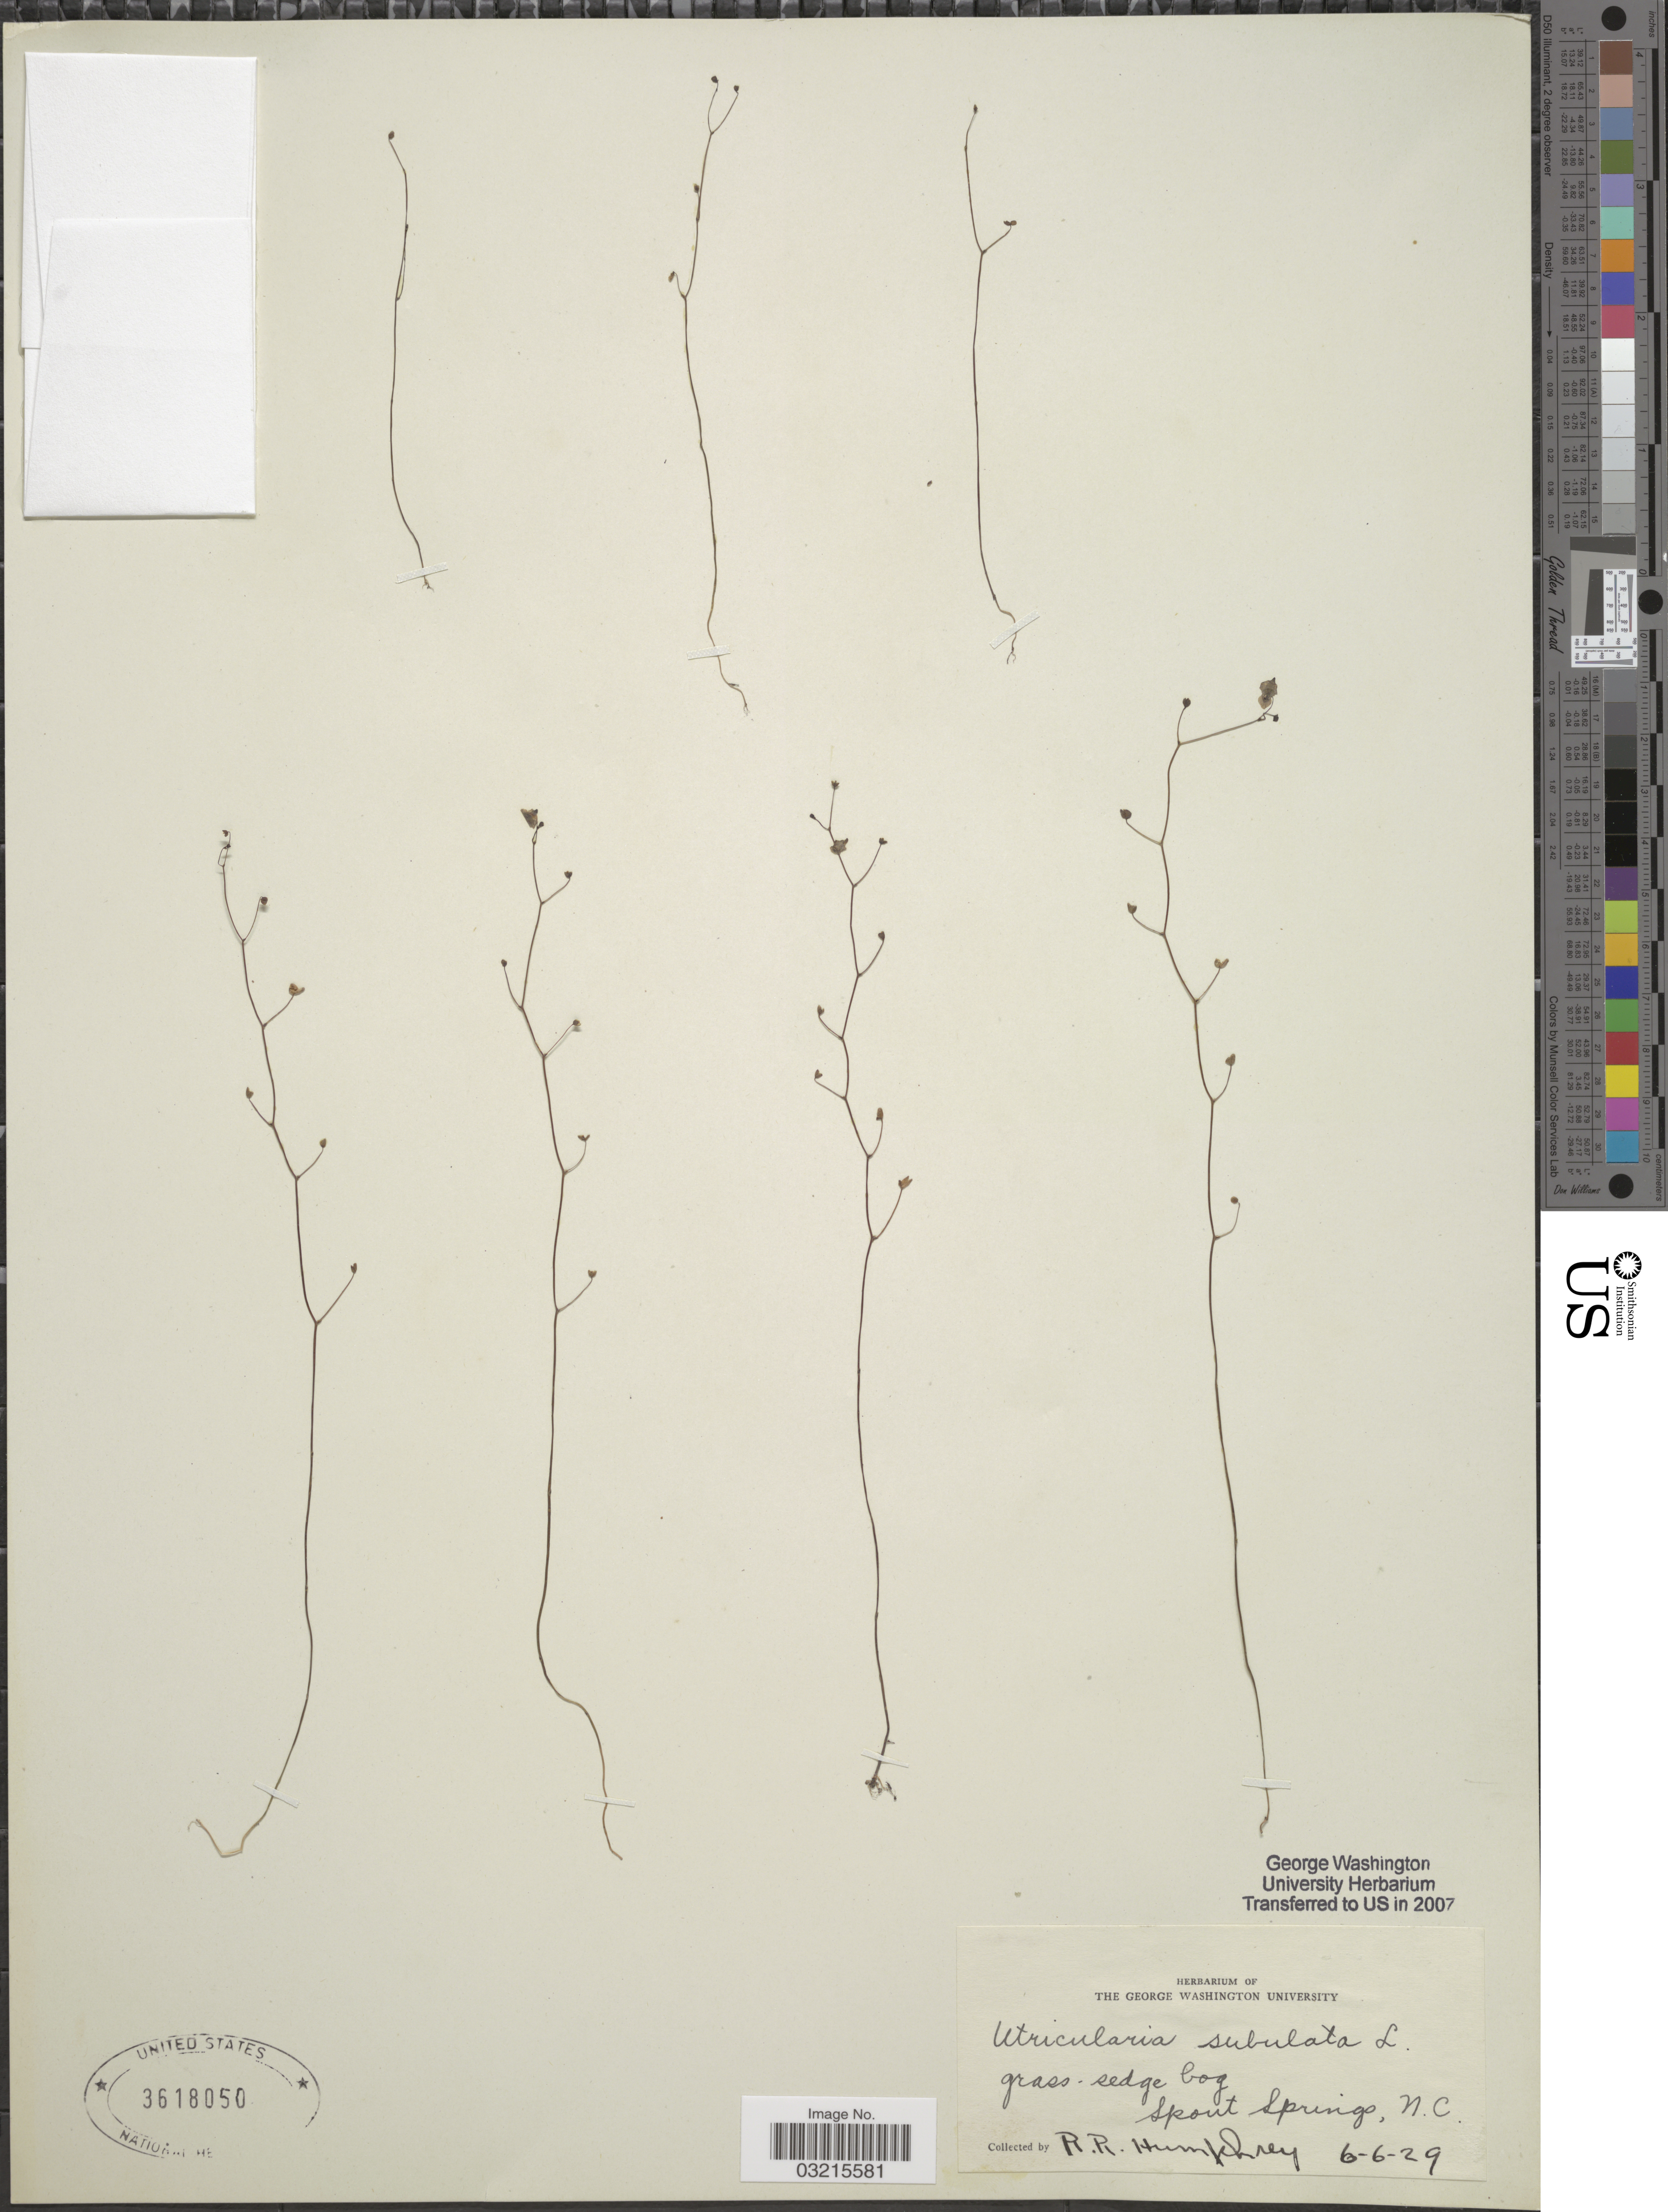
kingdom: Plantae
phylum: Tracheophyta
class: Magnoliopsida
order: Lamiales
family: Lentibulariaceae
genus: Utricularia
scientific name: Utricularia subulata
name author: L.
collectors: R. Humphrey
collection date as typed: Transcribed d/m/y: 6/6/29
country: United States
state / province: North Carolina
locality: Spout Springs, N.C.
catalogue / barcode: US 3618050